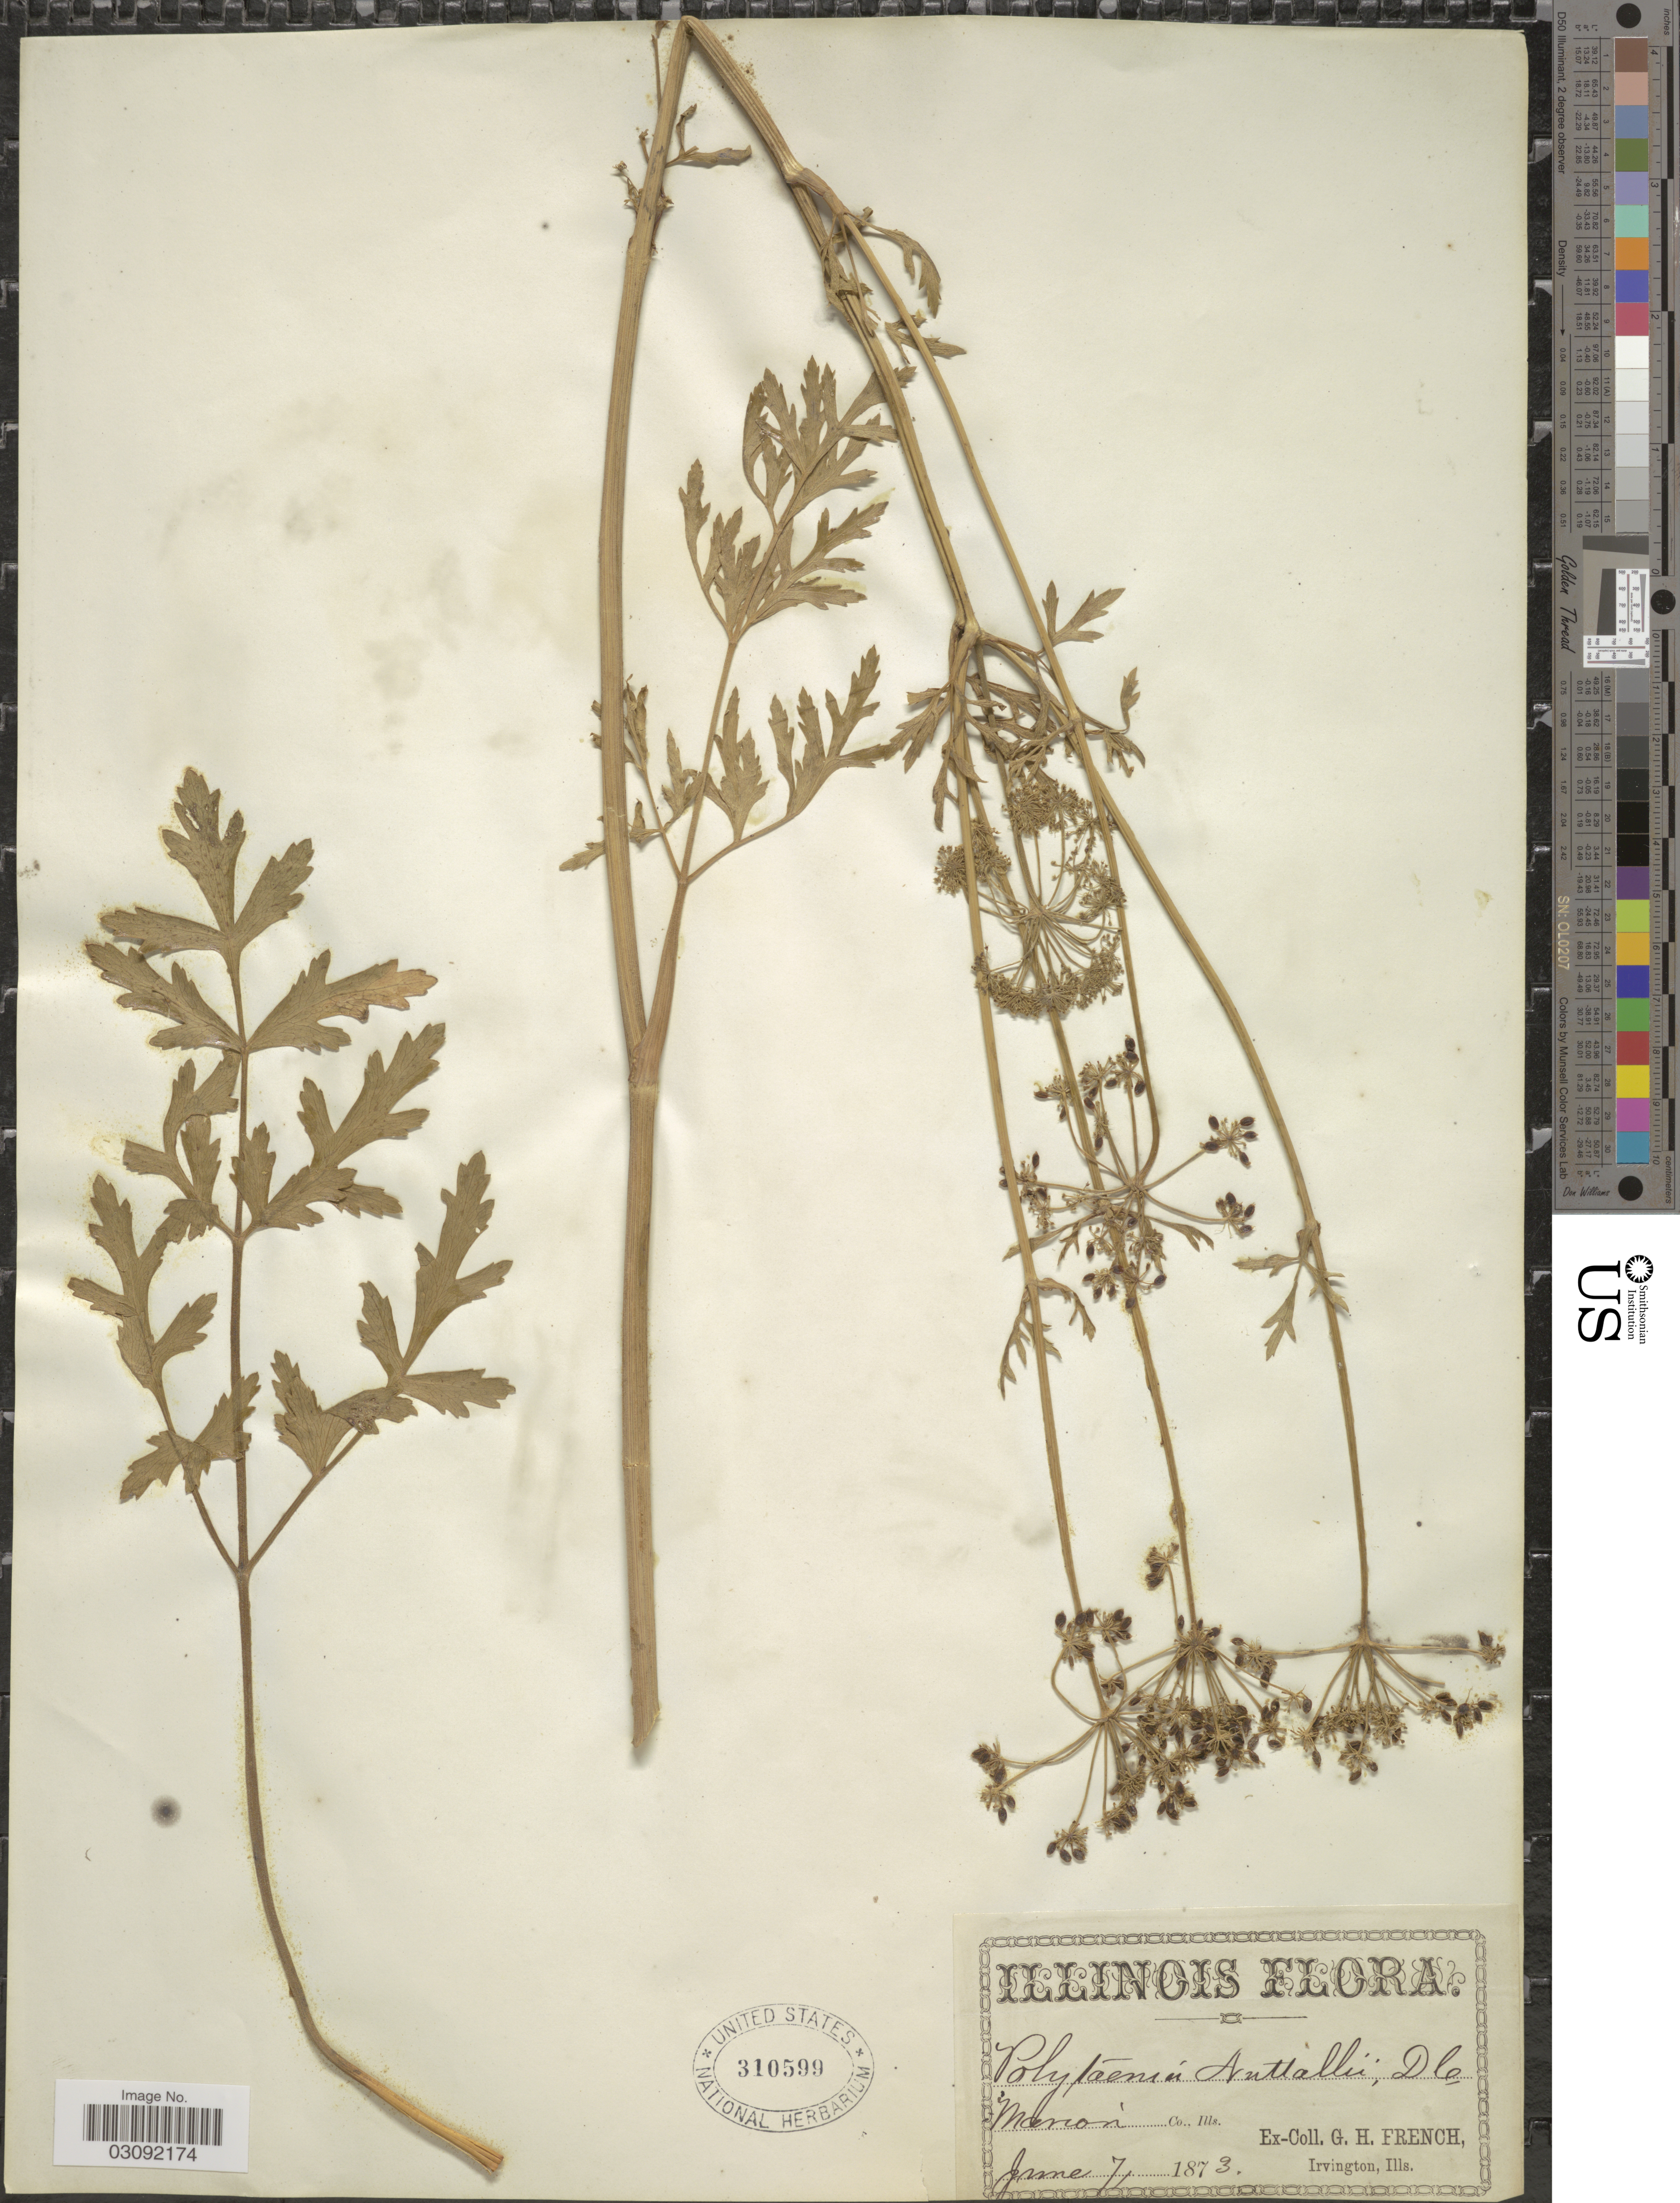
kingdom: Plantae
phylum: Tracheophyta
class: Magnoliopsida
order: Apiales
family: Apiaceae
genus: Polytaenia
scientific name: Polytaenia nuttallii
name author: DC.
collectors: G. H. French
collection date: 1873-06-07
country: United States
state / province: Illinois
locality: Marion Co., Ills.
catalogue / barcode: US 310599